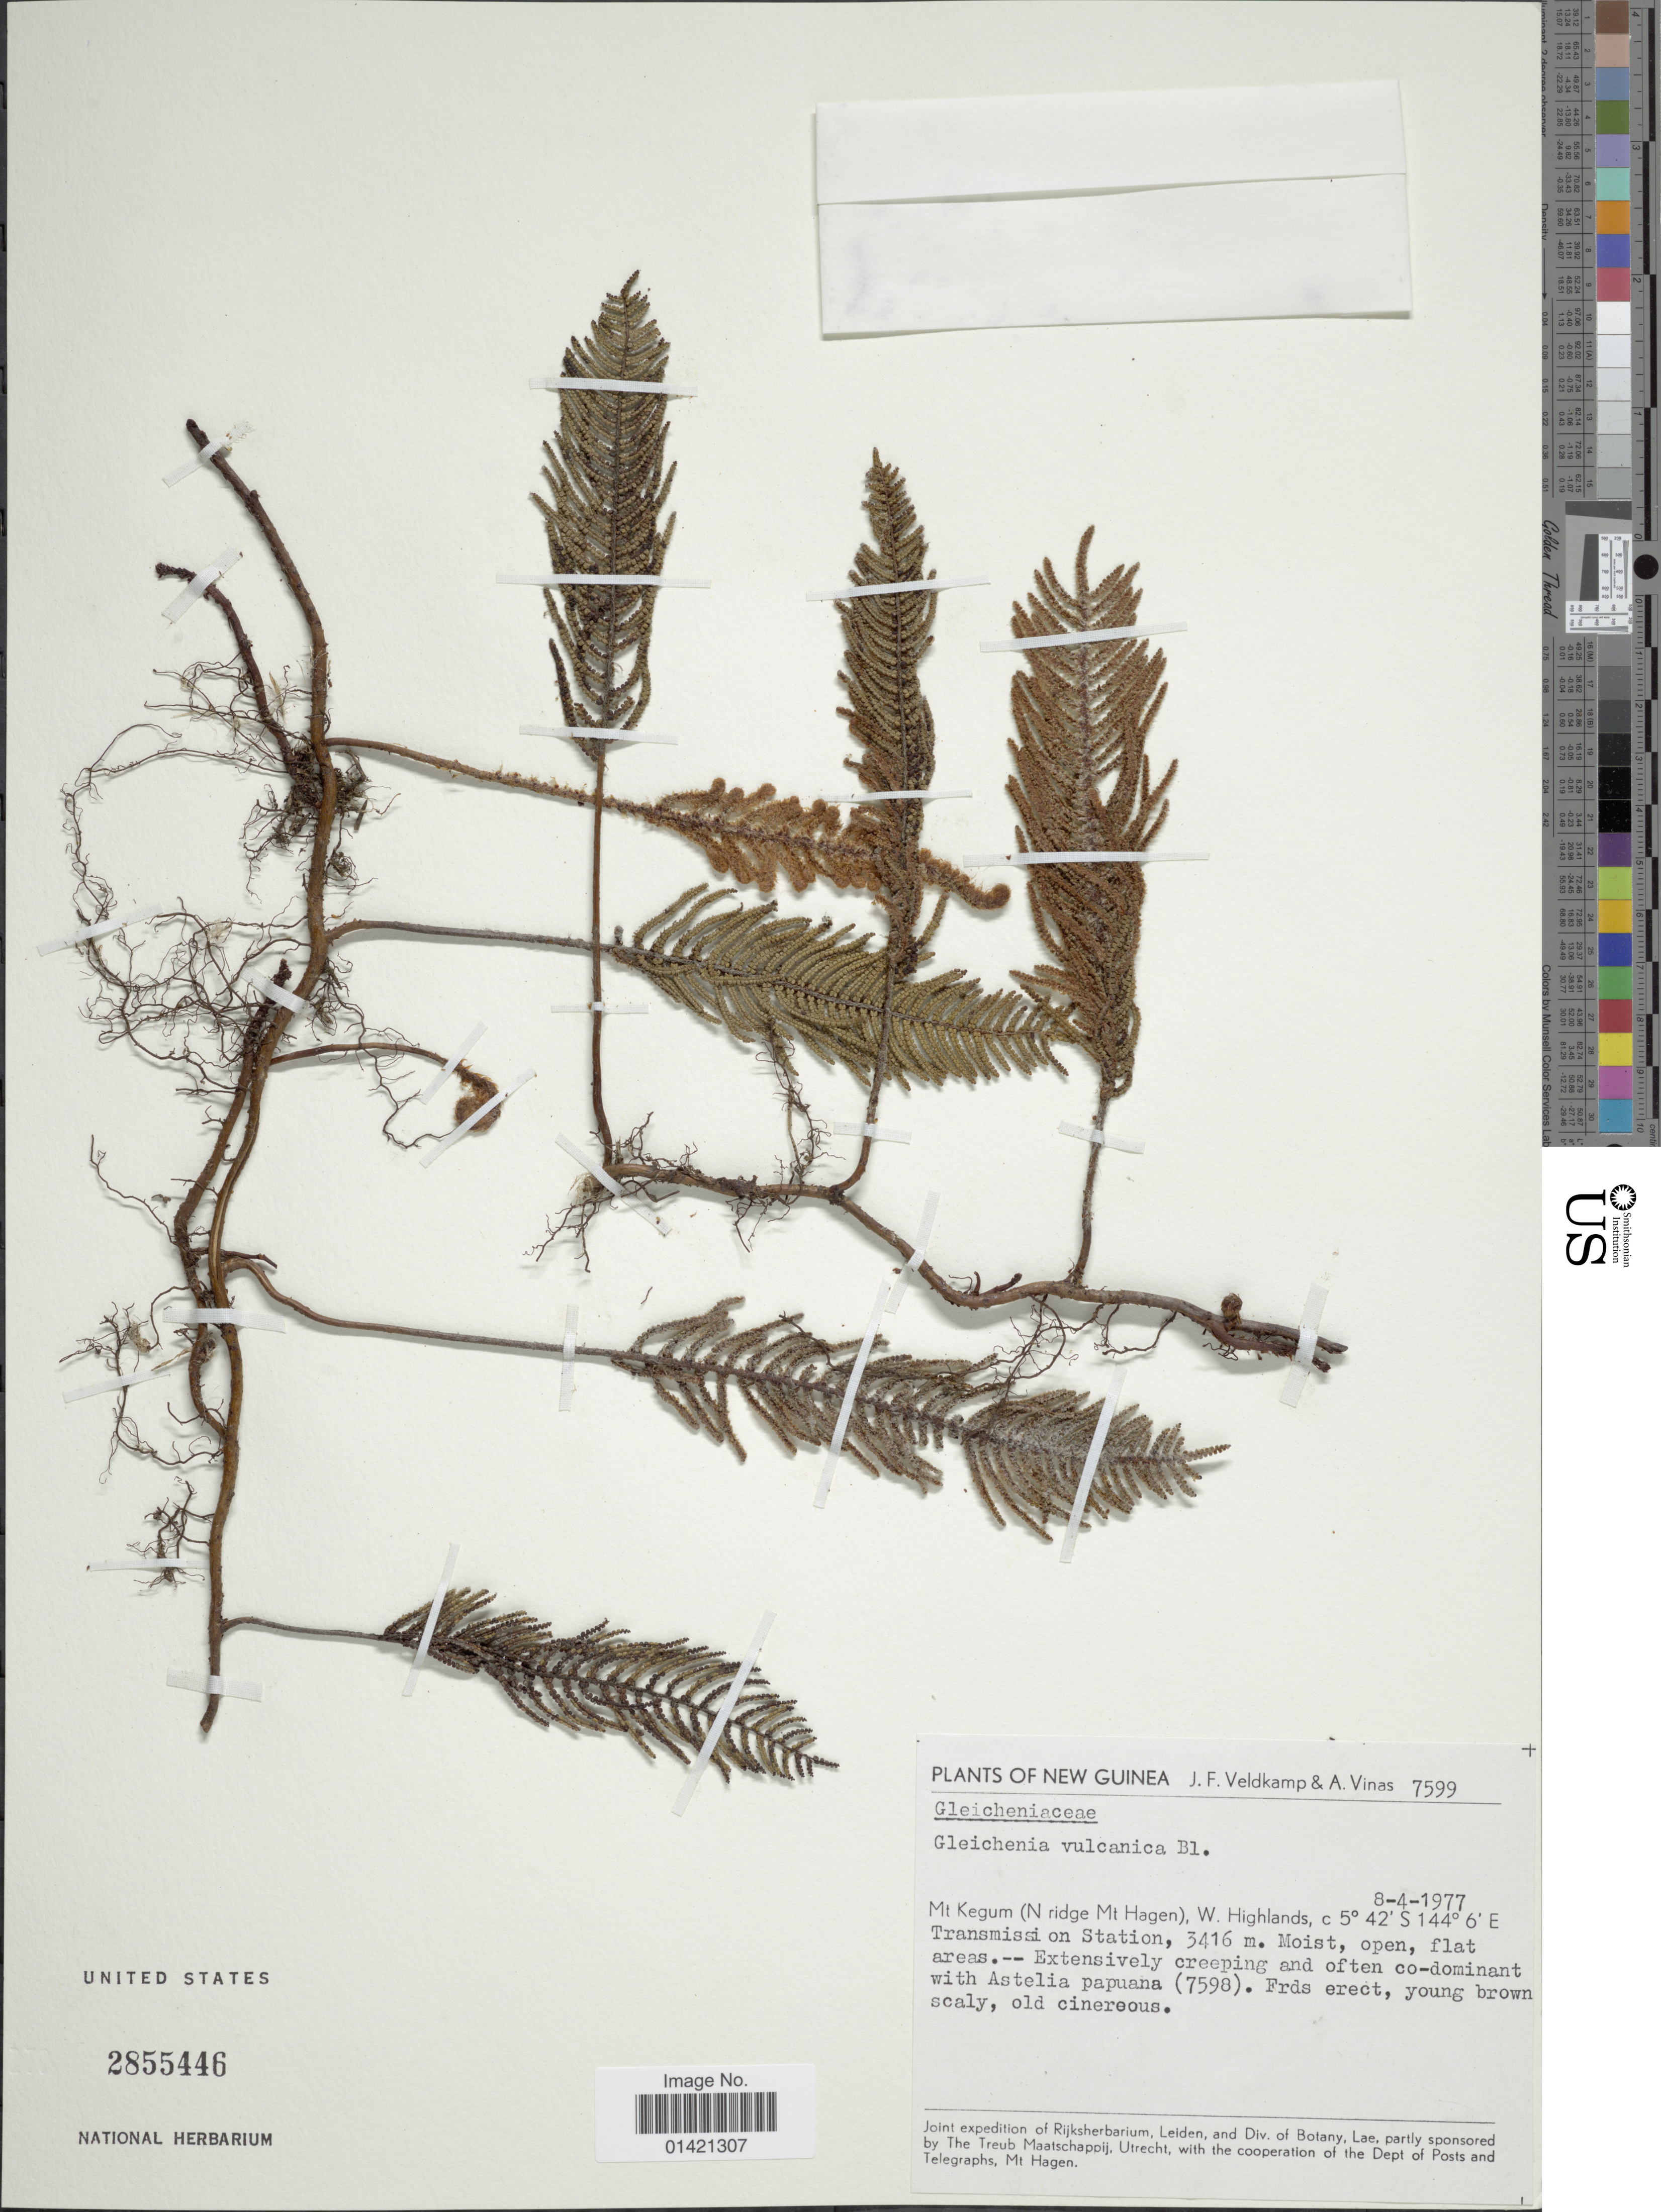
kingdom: Plantae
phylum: Tracheophyta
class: Polypodiopsida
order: Gleicheniales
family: Gleicheniaceae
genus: Gleichenia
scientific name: Gleichenia vulcanica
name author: Blume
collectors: J. F. Veldkamp & A. Vinas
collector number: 7599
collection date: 1977-04-08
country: Papua New Guinea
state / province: Western Highlands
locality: Mt. Kegum (N ridge Nt Hagen), W. Highlands. Transmisson Station.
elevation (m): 3416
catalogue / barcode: US 2855446